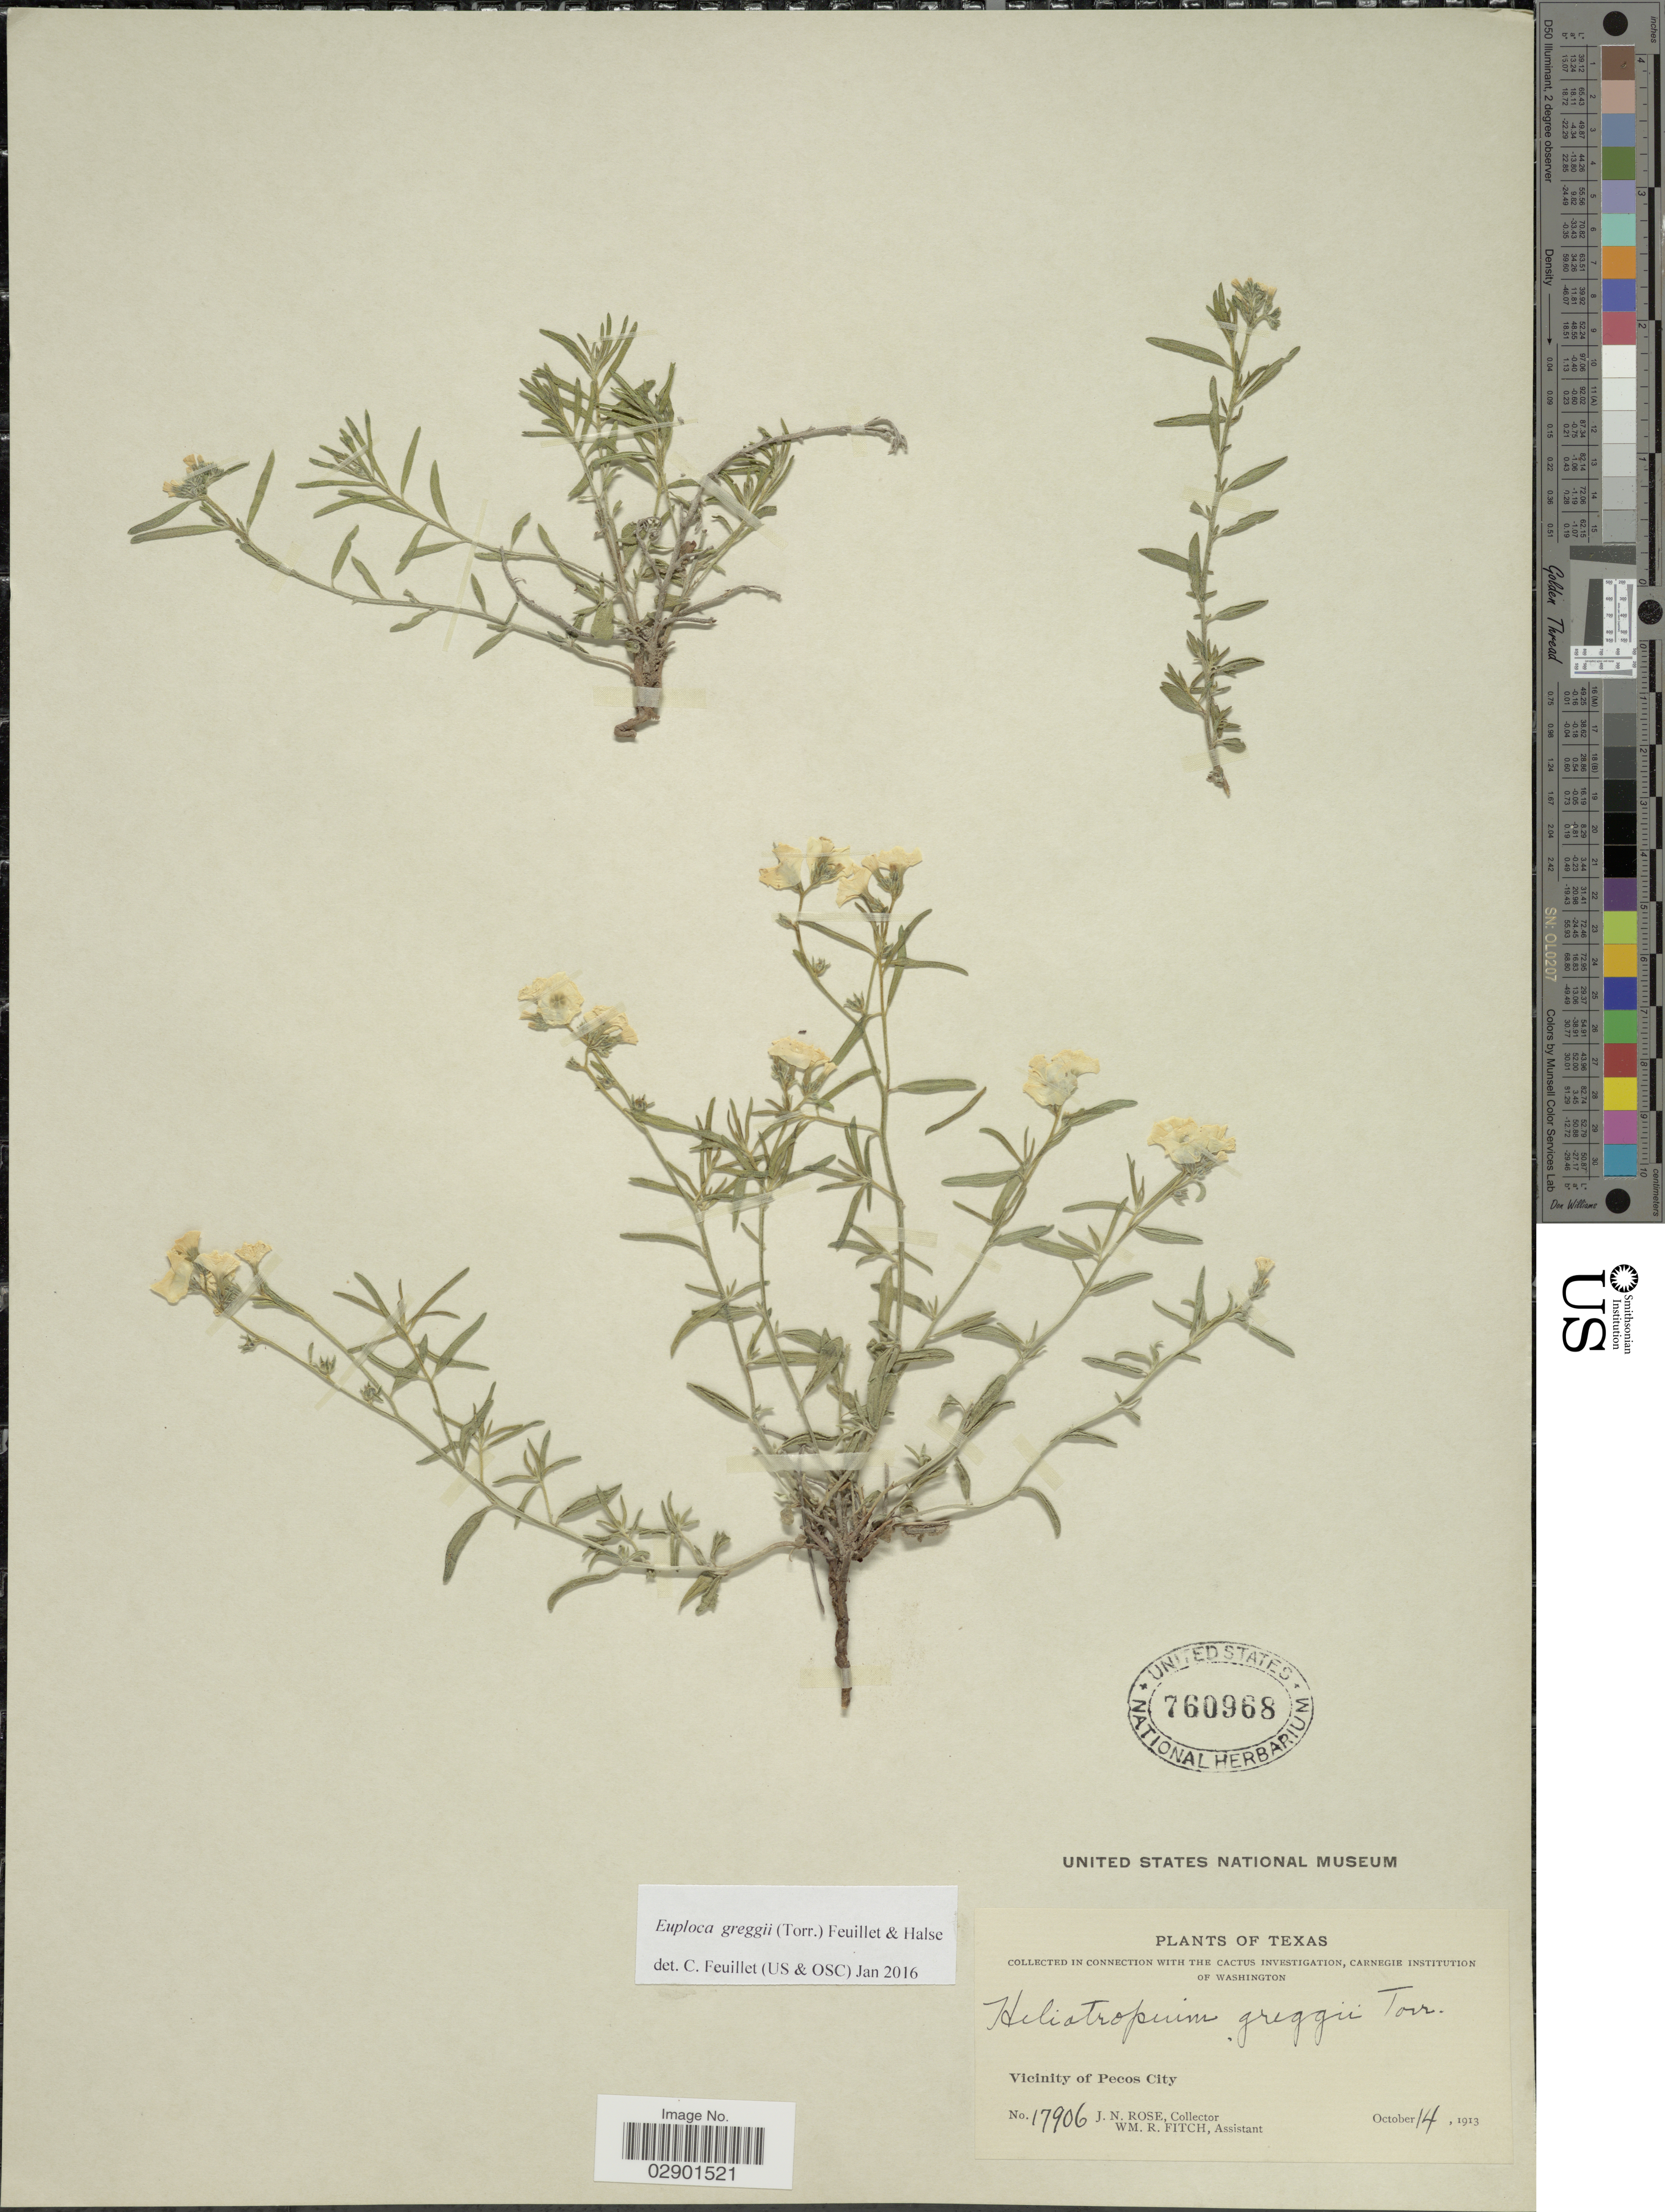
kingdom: Plantae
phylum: Tracheophyta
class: Magnoliopsida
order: Boraginales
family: Heliotropiaceae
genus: Euploca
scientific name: Euploca greggii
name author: (Torr.) Feuillet & Halse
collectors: J. N. Rose & W. R. Fitch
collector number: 17906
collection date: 1913-10-14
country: United States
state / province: Texas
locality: Vicinity of Pecos City.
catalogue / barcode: US 760968